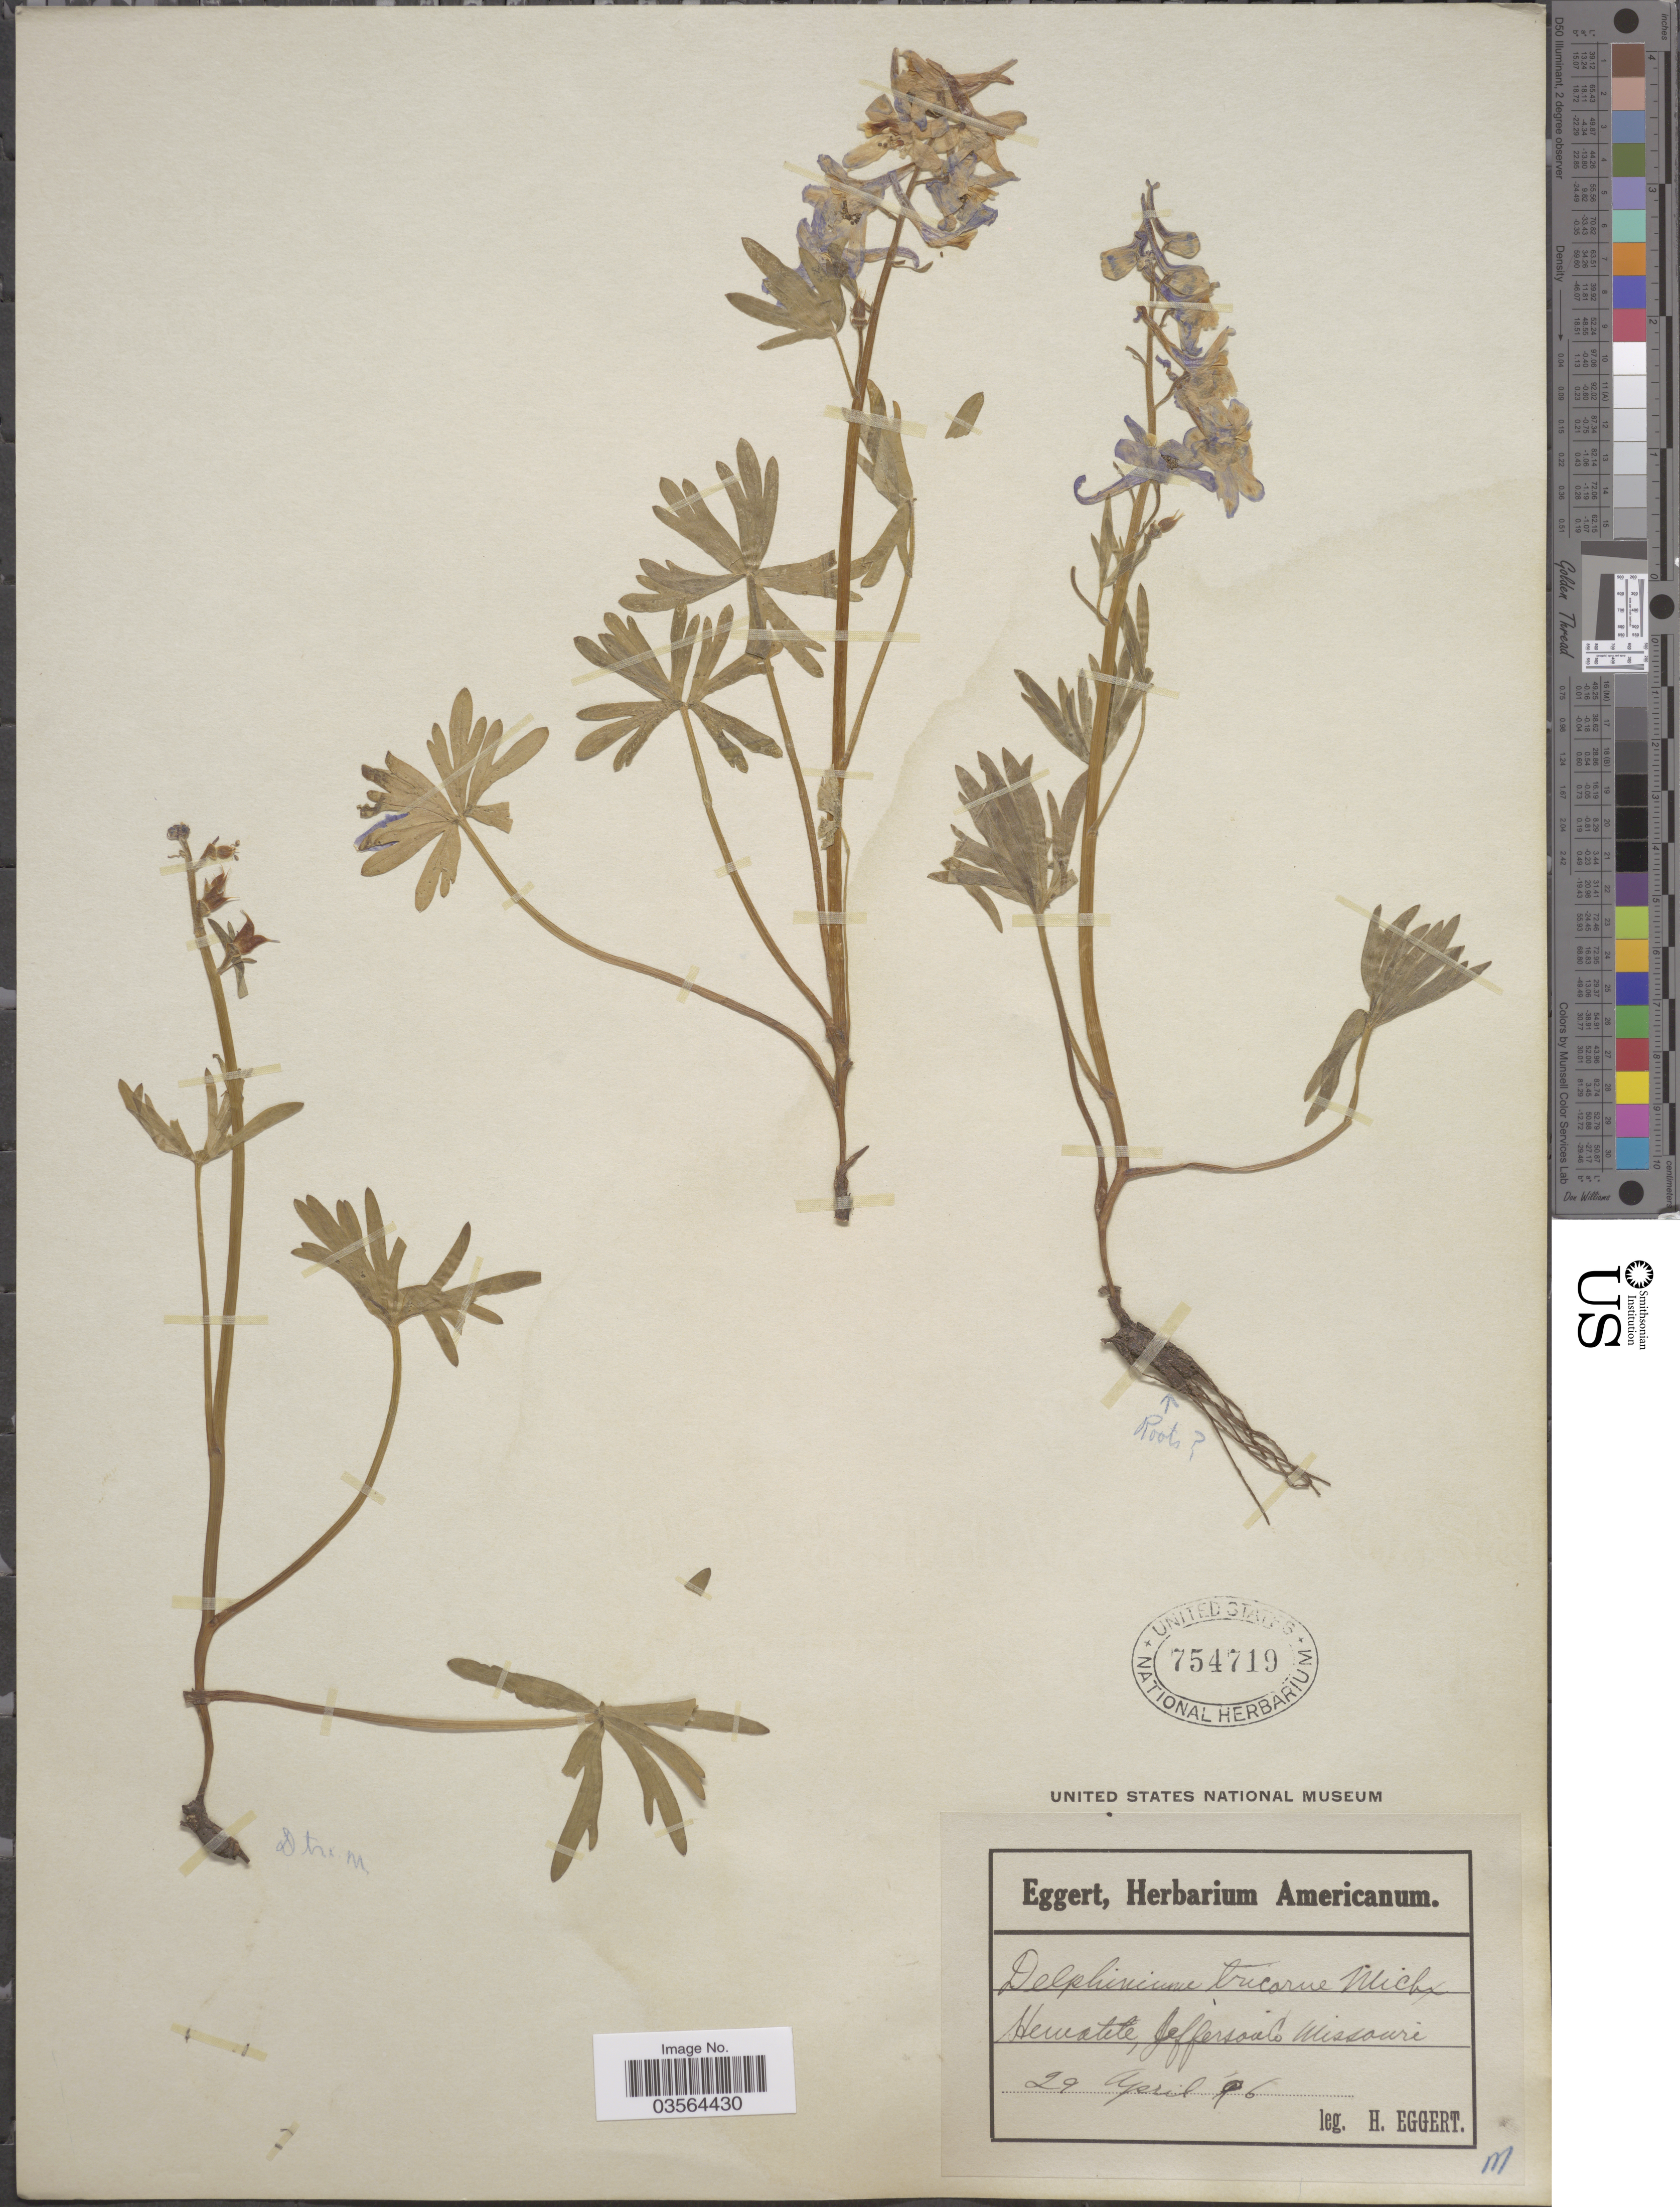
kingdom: Plantae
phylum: Tracheophyta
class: Magnoliopsida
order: Ranunculales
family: Ranunculaceae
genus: Delphinium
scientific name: Delphinium tricorne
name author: Michx.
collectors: H. Eggert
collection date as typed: Transcribed d/m/y: 29/4/96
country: United States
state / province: Missouri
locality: Hewatete, Jefferson Co.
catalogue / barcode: US 754719